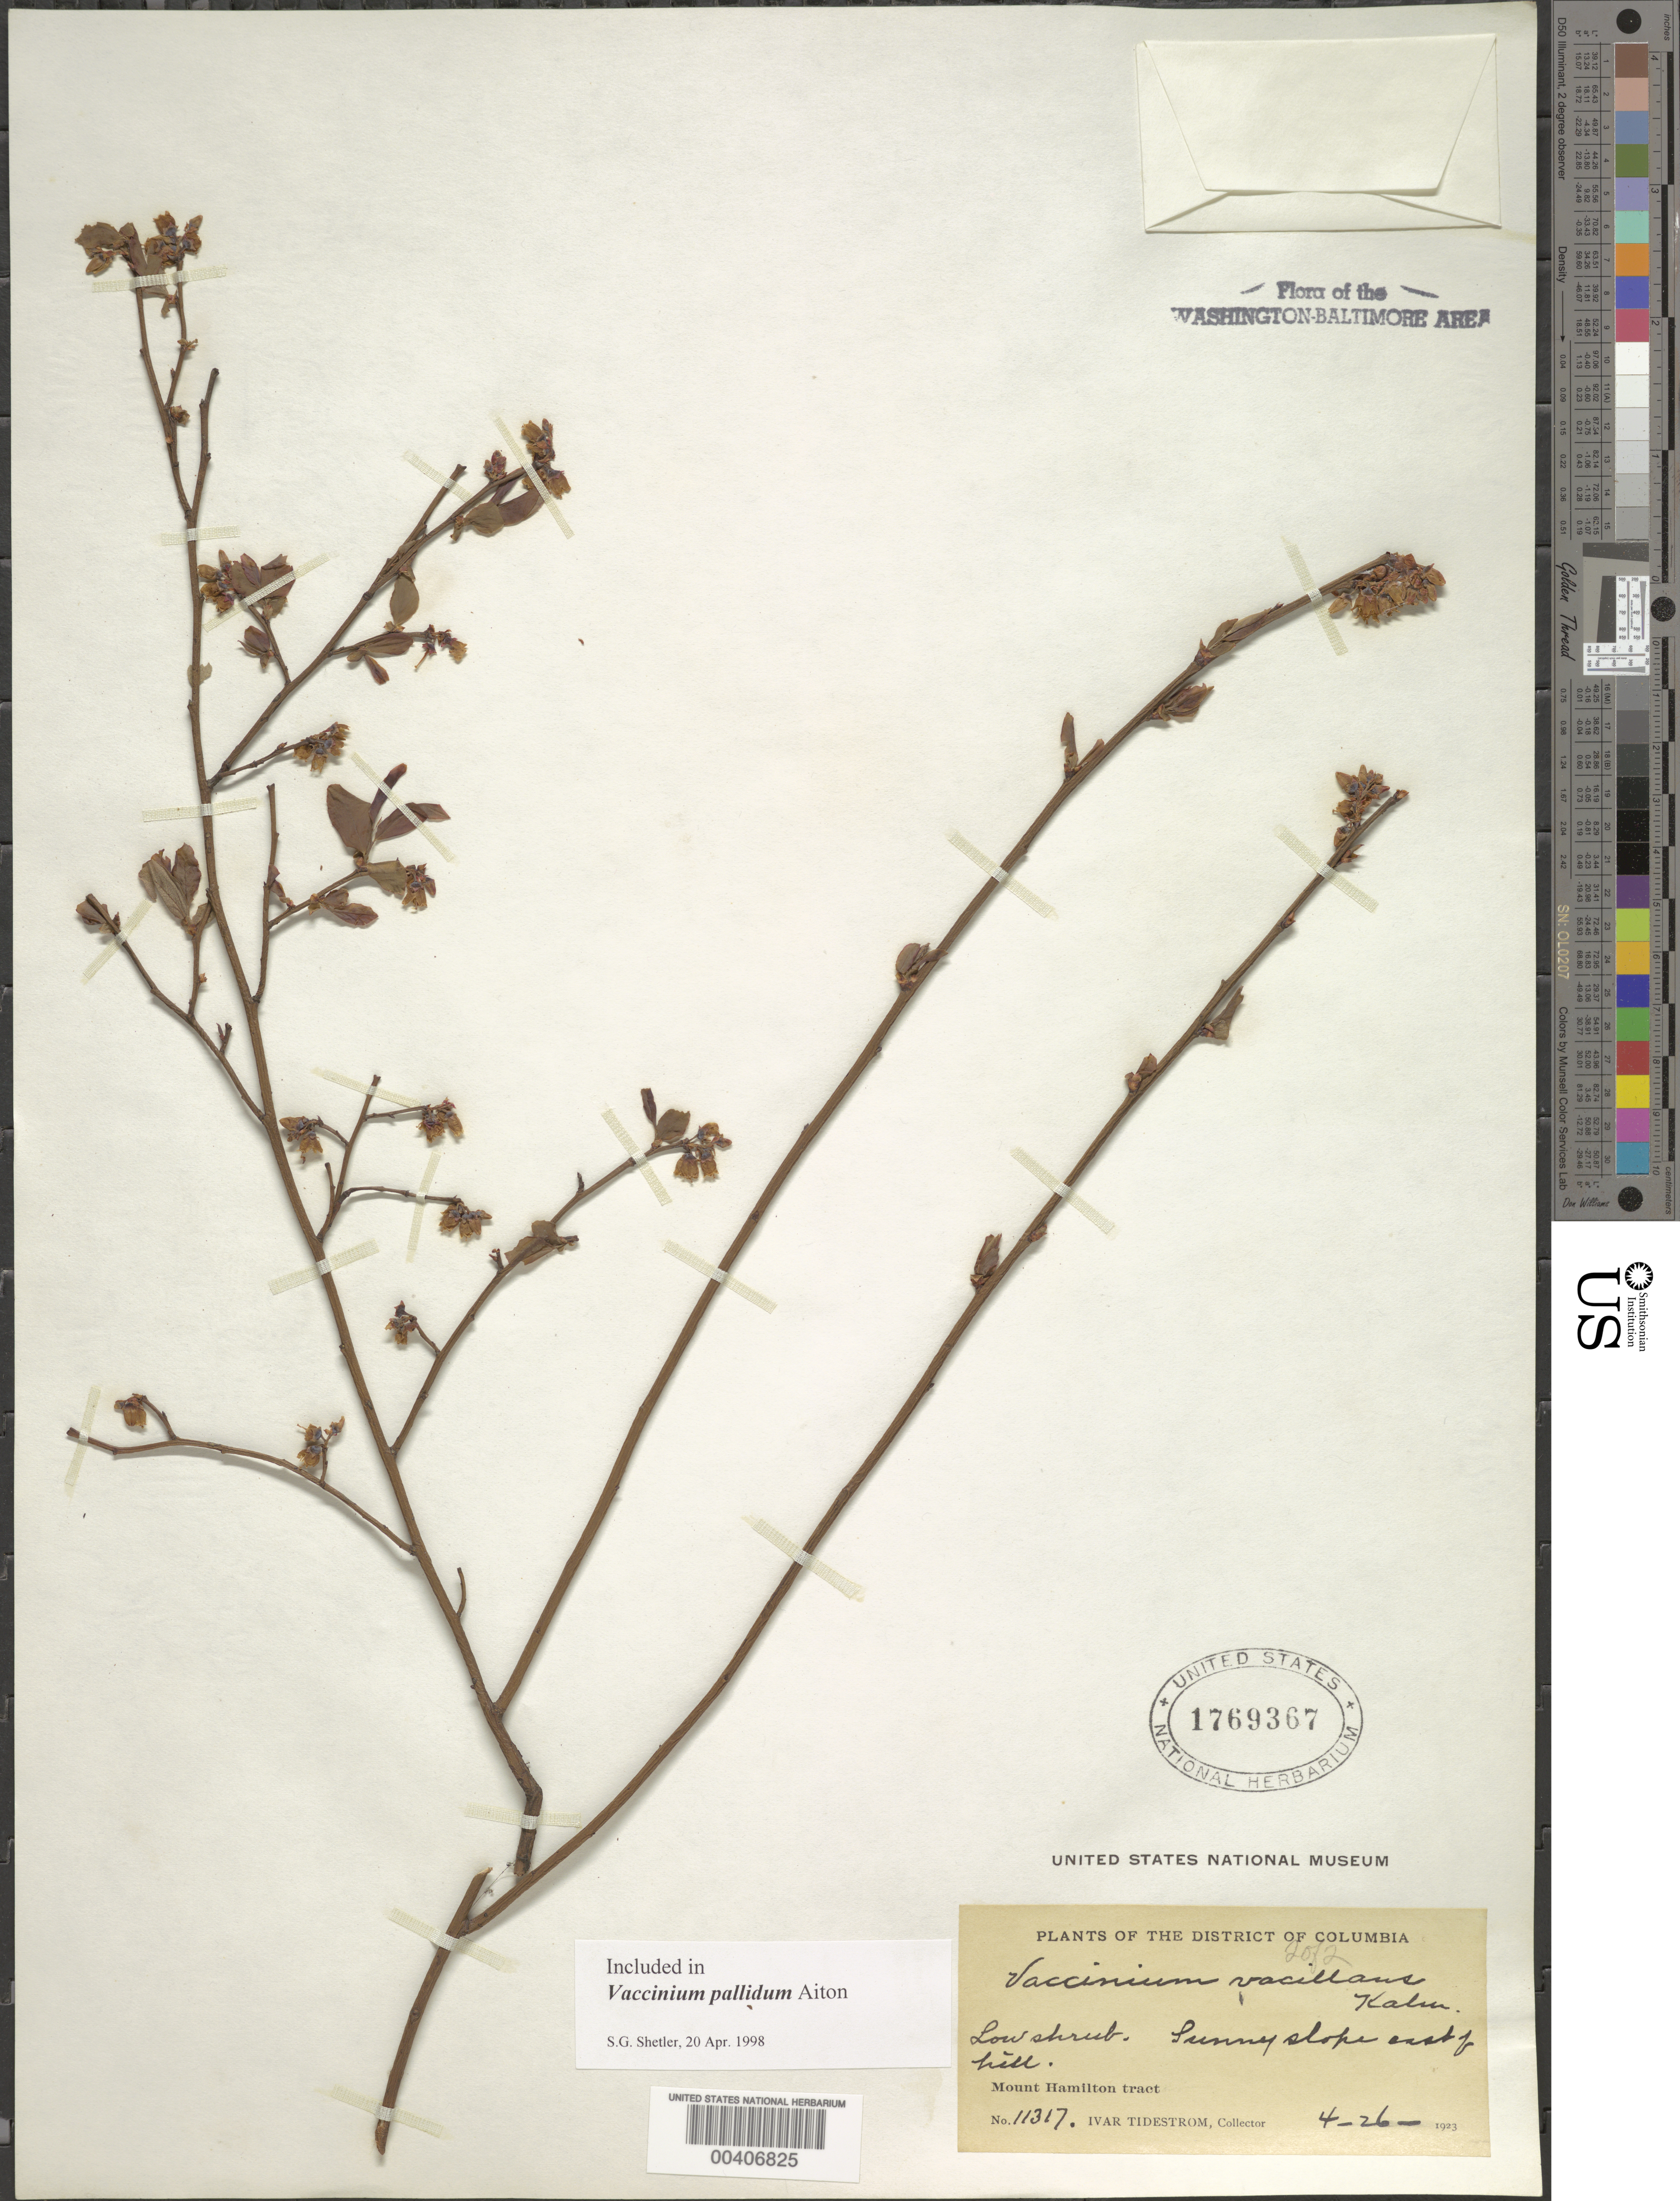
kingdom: Plantae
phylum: Tracheophyta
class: Magnoliopsida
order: Ericales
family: Ericaceae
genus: Vaccinium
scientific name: Vaccinium pallidum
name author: Aiton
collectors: I. F. Tidestrom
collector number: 11317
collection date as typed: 26 Apr 1923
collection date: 1923-04-26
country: United States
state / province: District of Columbia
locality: Mount Hamilton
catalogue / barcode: US 1769367